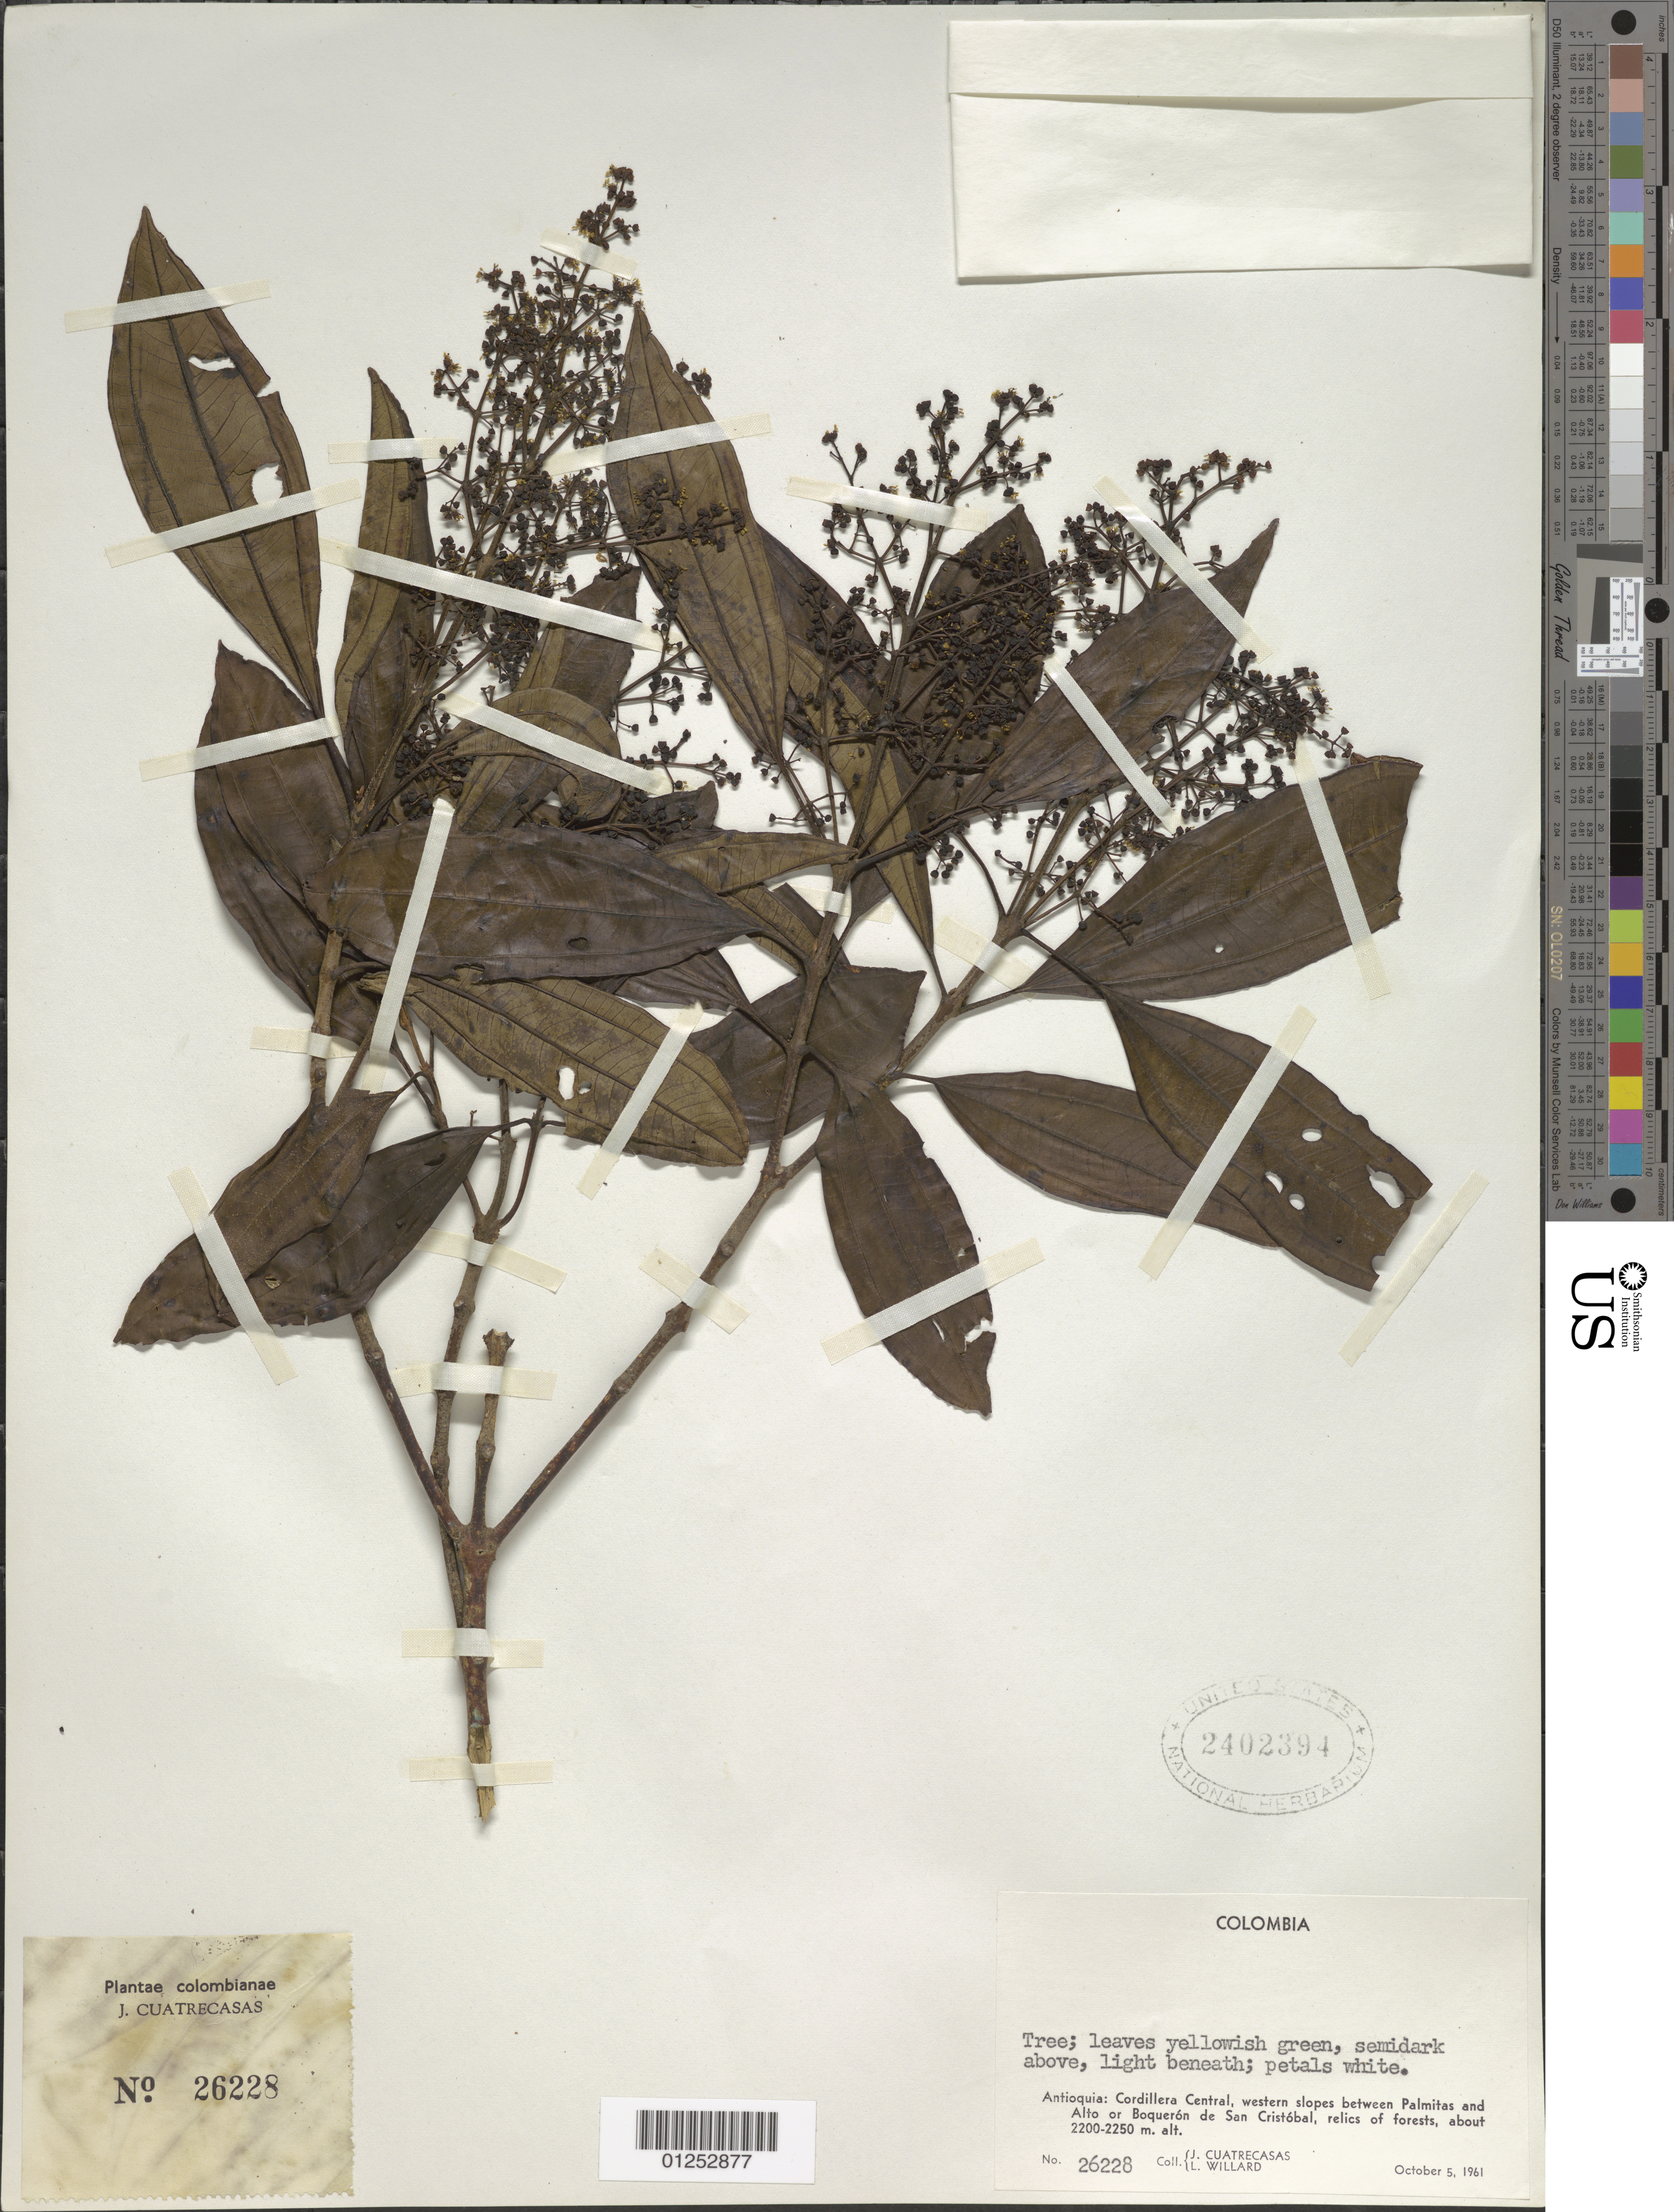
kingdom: Plantae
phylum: Tracheophyta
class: Magnoliopsida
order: Myrtales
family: Melastomataceae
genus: Miconia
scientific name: Miconia sp.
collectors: J. Cuatrecasas & L. Willard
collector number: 26228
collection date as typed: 05 Oct 1961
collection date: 1961-10-05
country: Colombia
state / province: Antioquia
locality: Cordillera Central, western slopes between Palmitas and Alto or Boqueron de San Cristobal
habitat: Relics of forests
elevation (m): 2200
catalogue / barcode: US 2402394